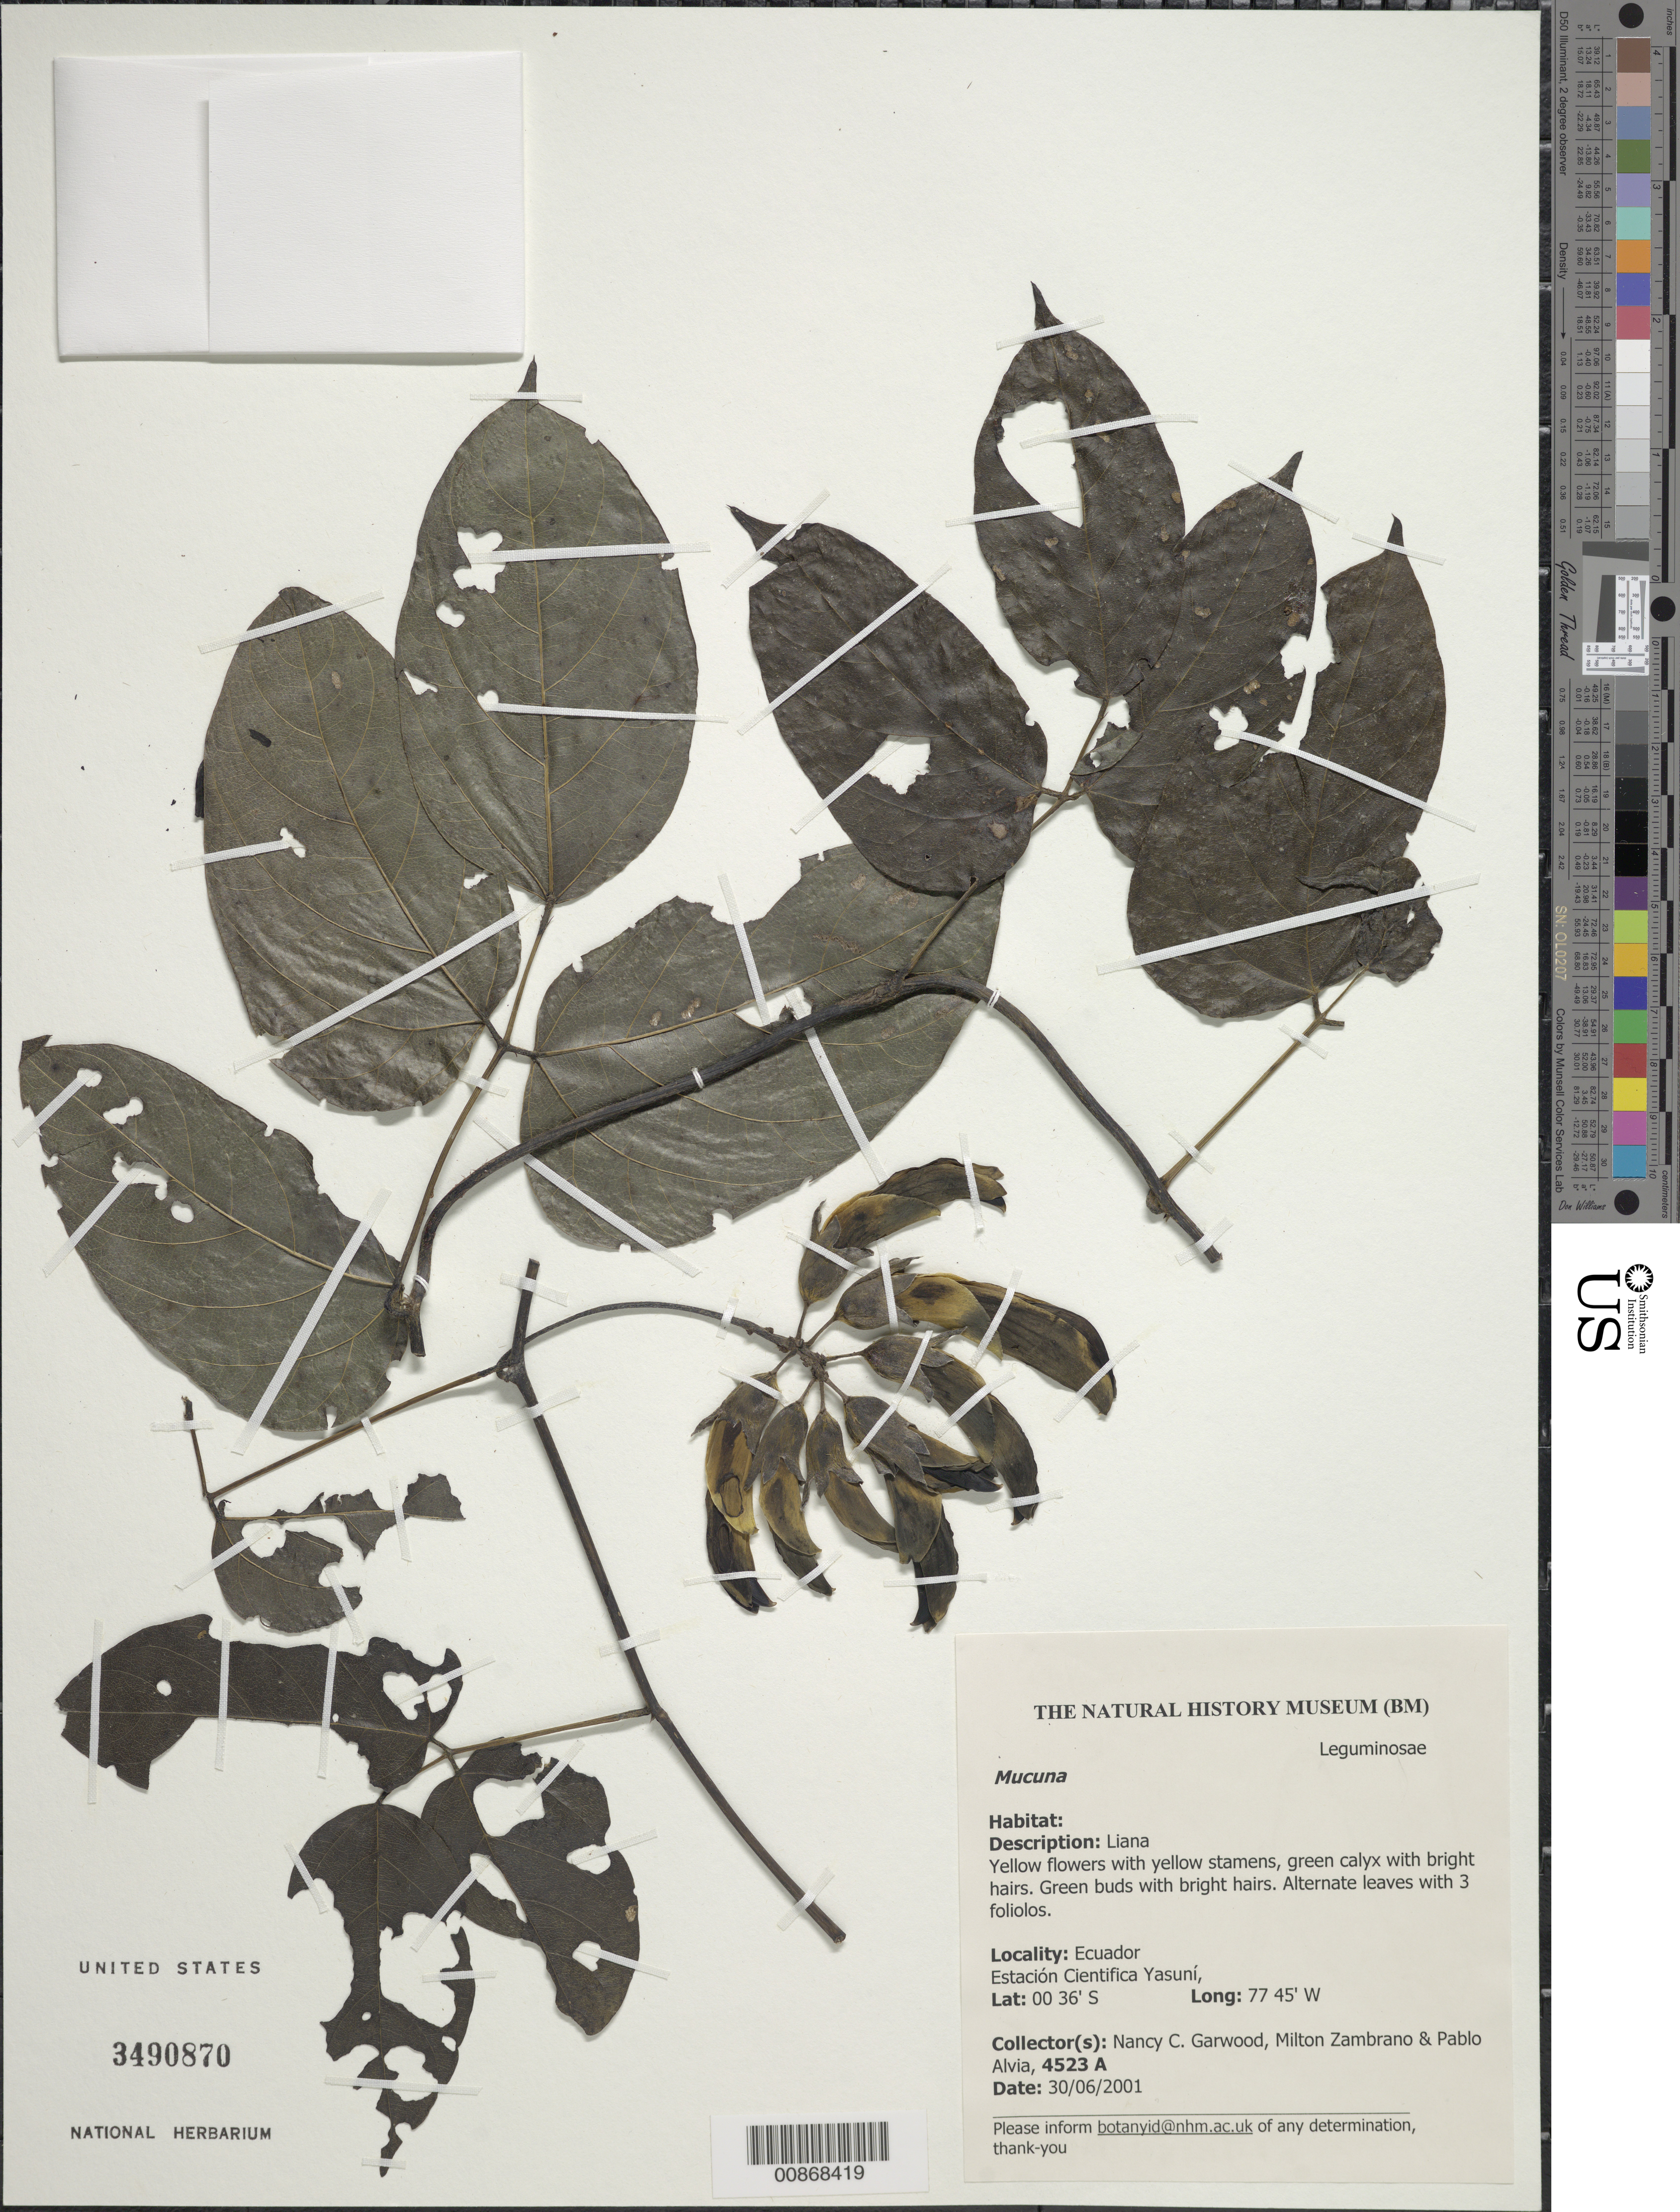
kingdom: Plantae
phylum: Tracheophyta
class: Magnoliopsida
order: Fabales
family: Fabaceae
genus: Mucuna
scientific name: Mucuna sp.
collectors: N. C. Garwood, M. Zambrano & P. Alvia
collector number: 4523A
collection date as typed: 06 Jun 2001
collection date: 2001-06-06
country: Ecuador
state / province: Napo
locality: Estacion Cientifica Yasuni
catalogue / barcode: US 3490870